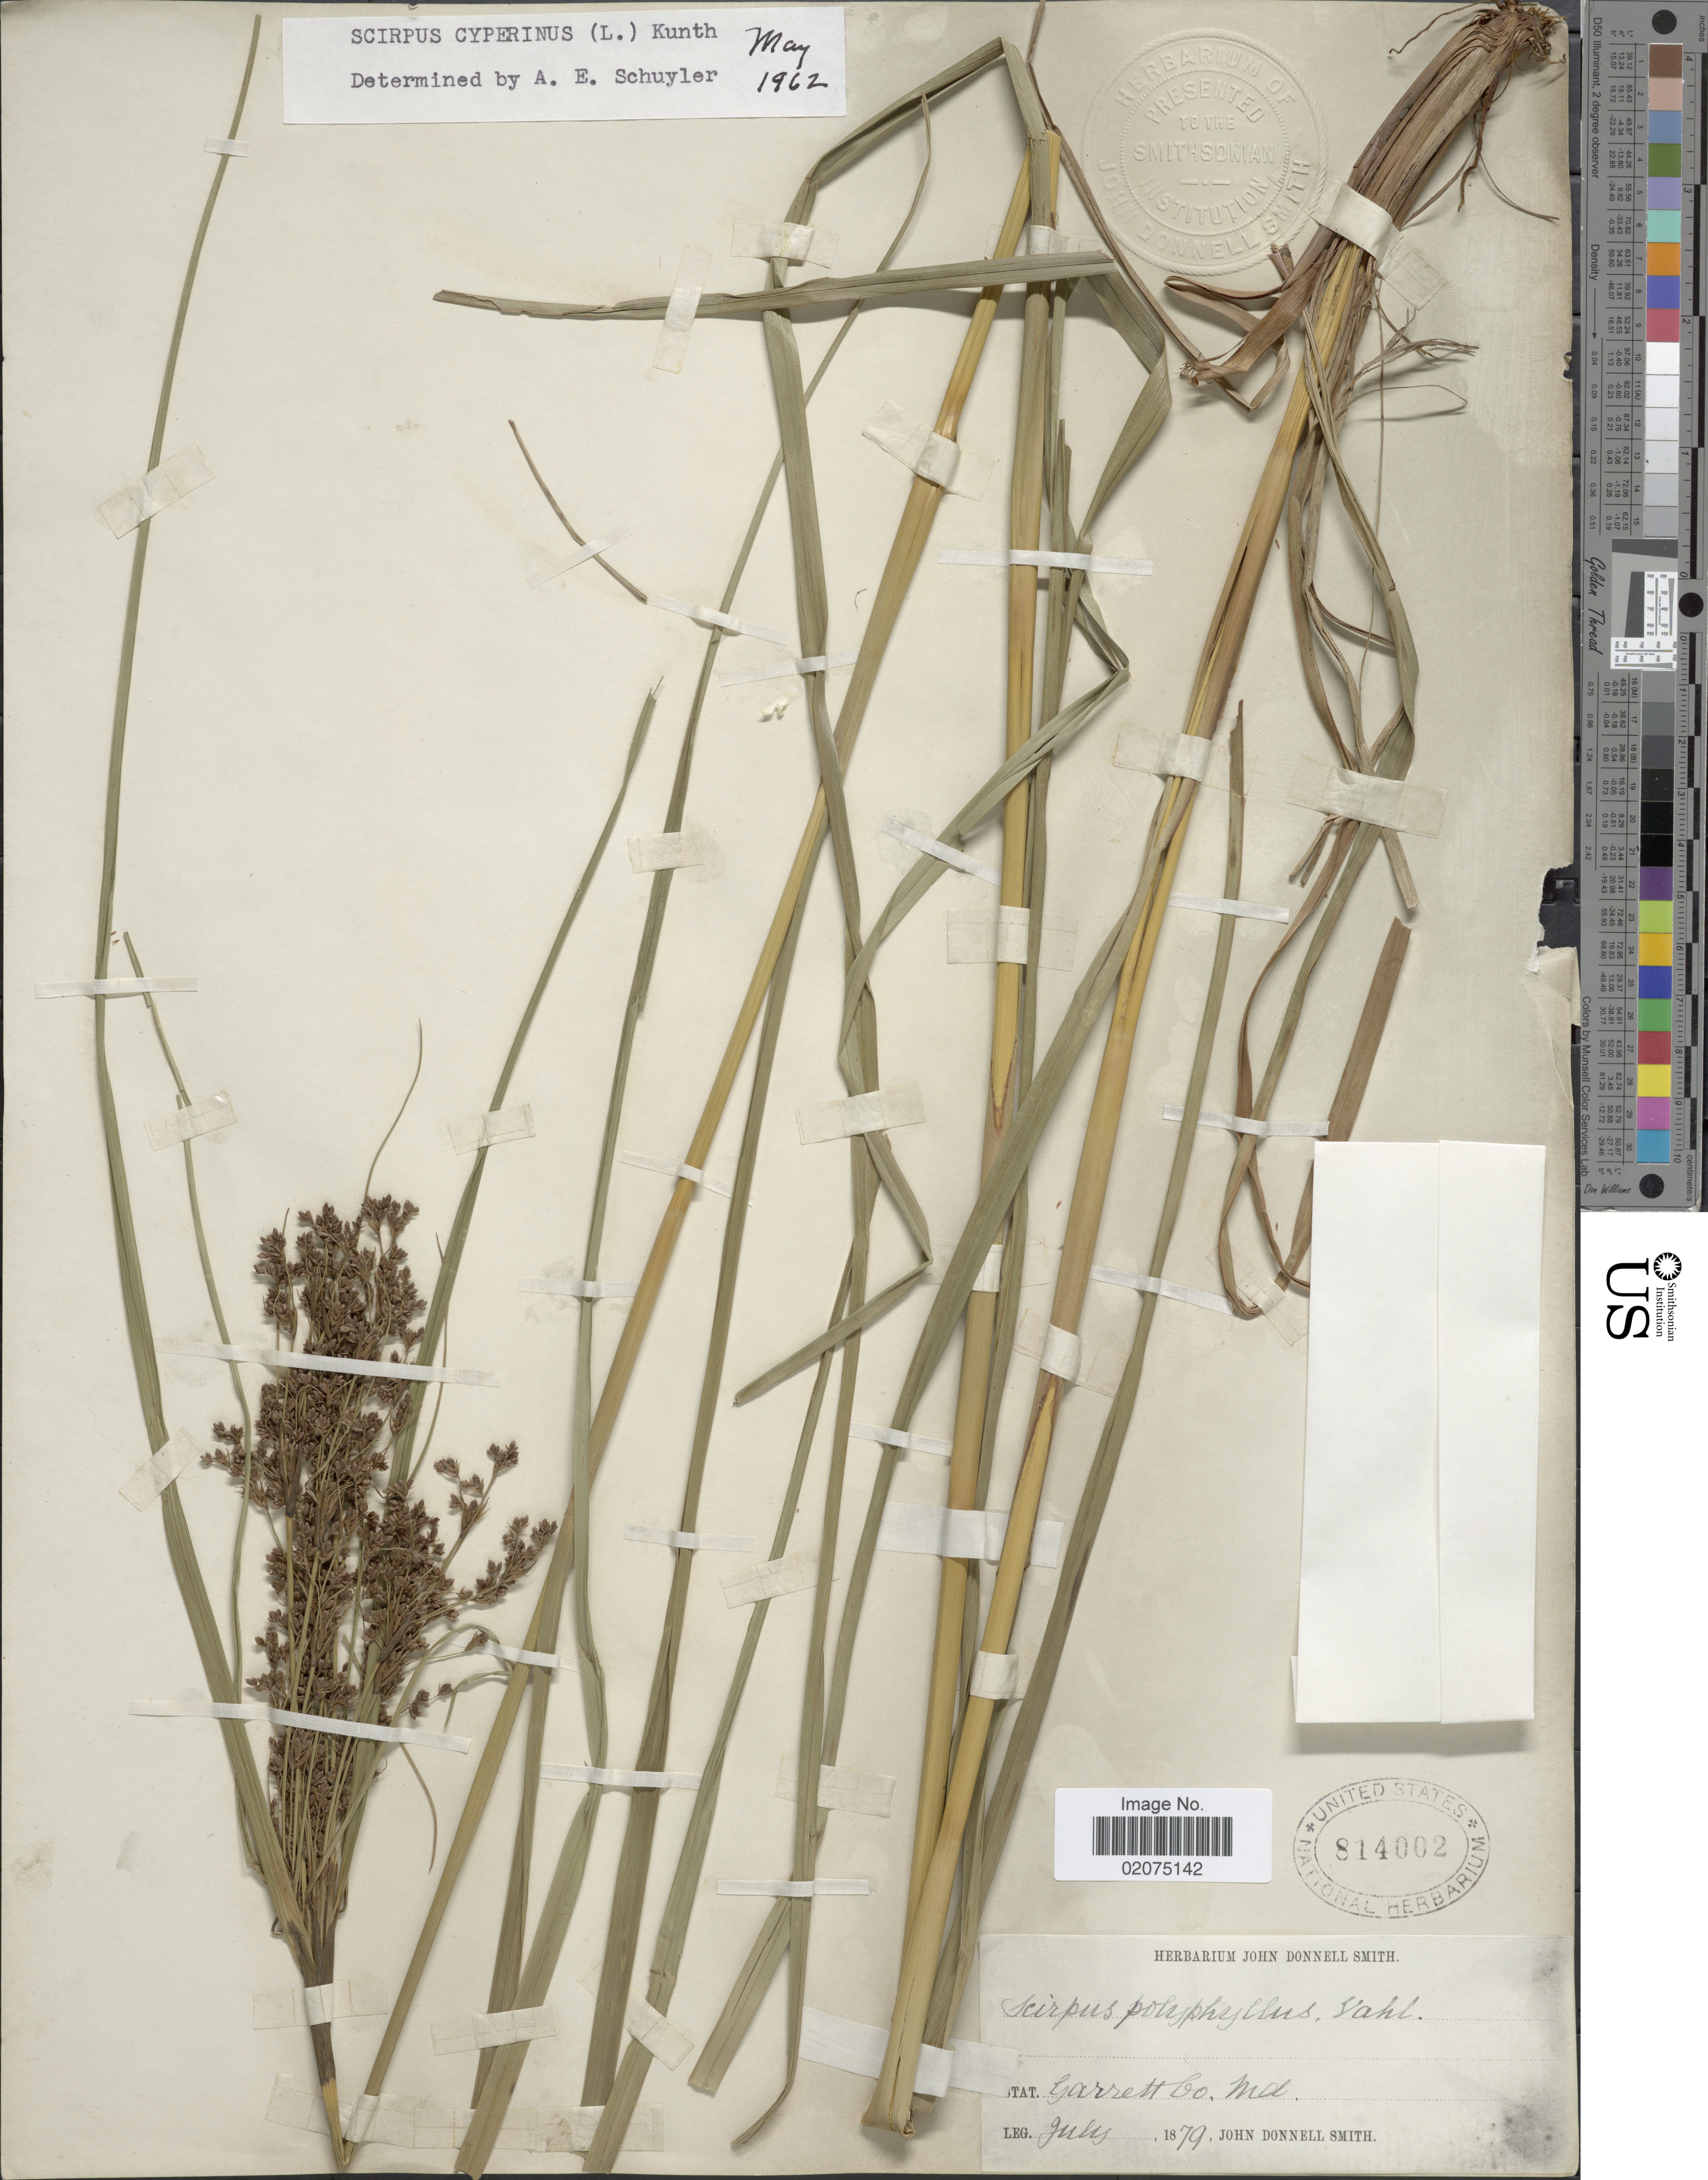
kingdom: Plantae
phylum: Tracheophyta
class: Liliopsida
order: Poales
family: Cyperaceae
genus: Scirpus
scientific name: Scirpus cyperinus (L.) Kunth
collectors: J. Donnell Smith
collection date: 1879-07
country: United States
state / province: Maryland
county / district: Garrett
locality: Garrett Co, Md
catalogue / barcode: US 814002